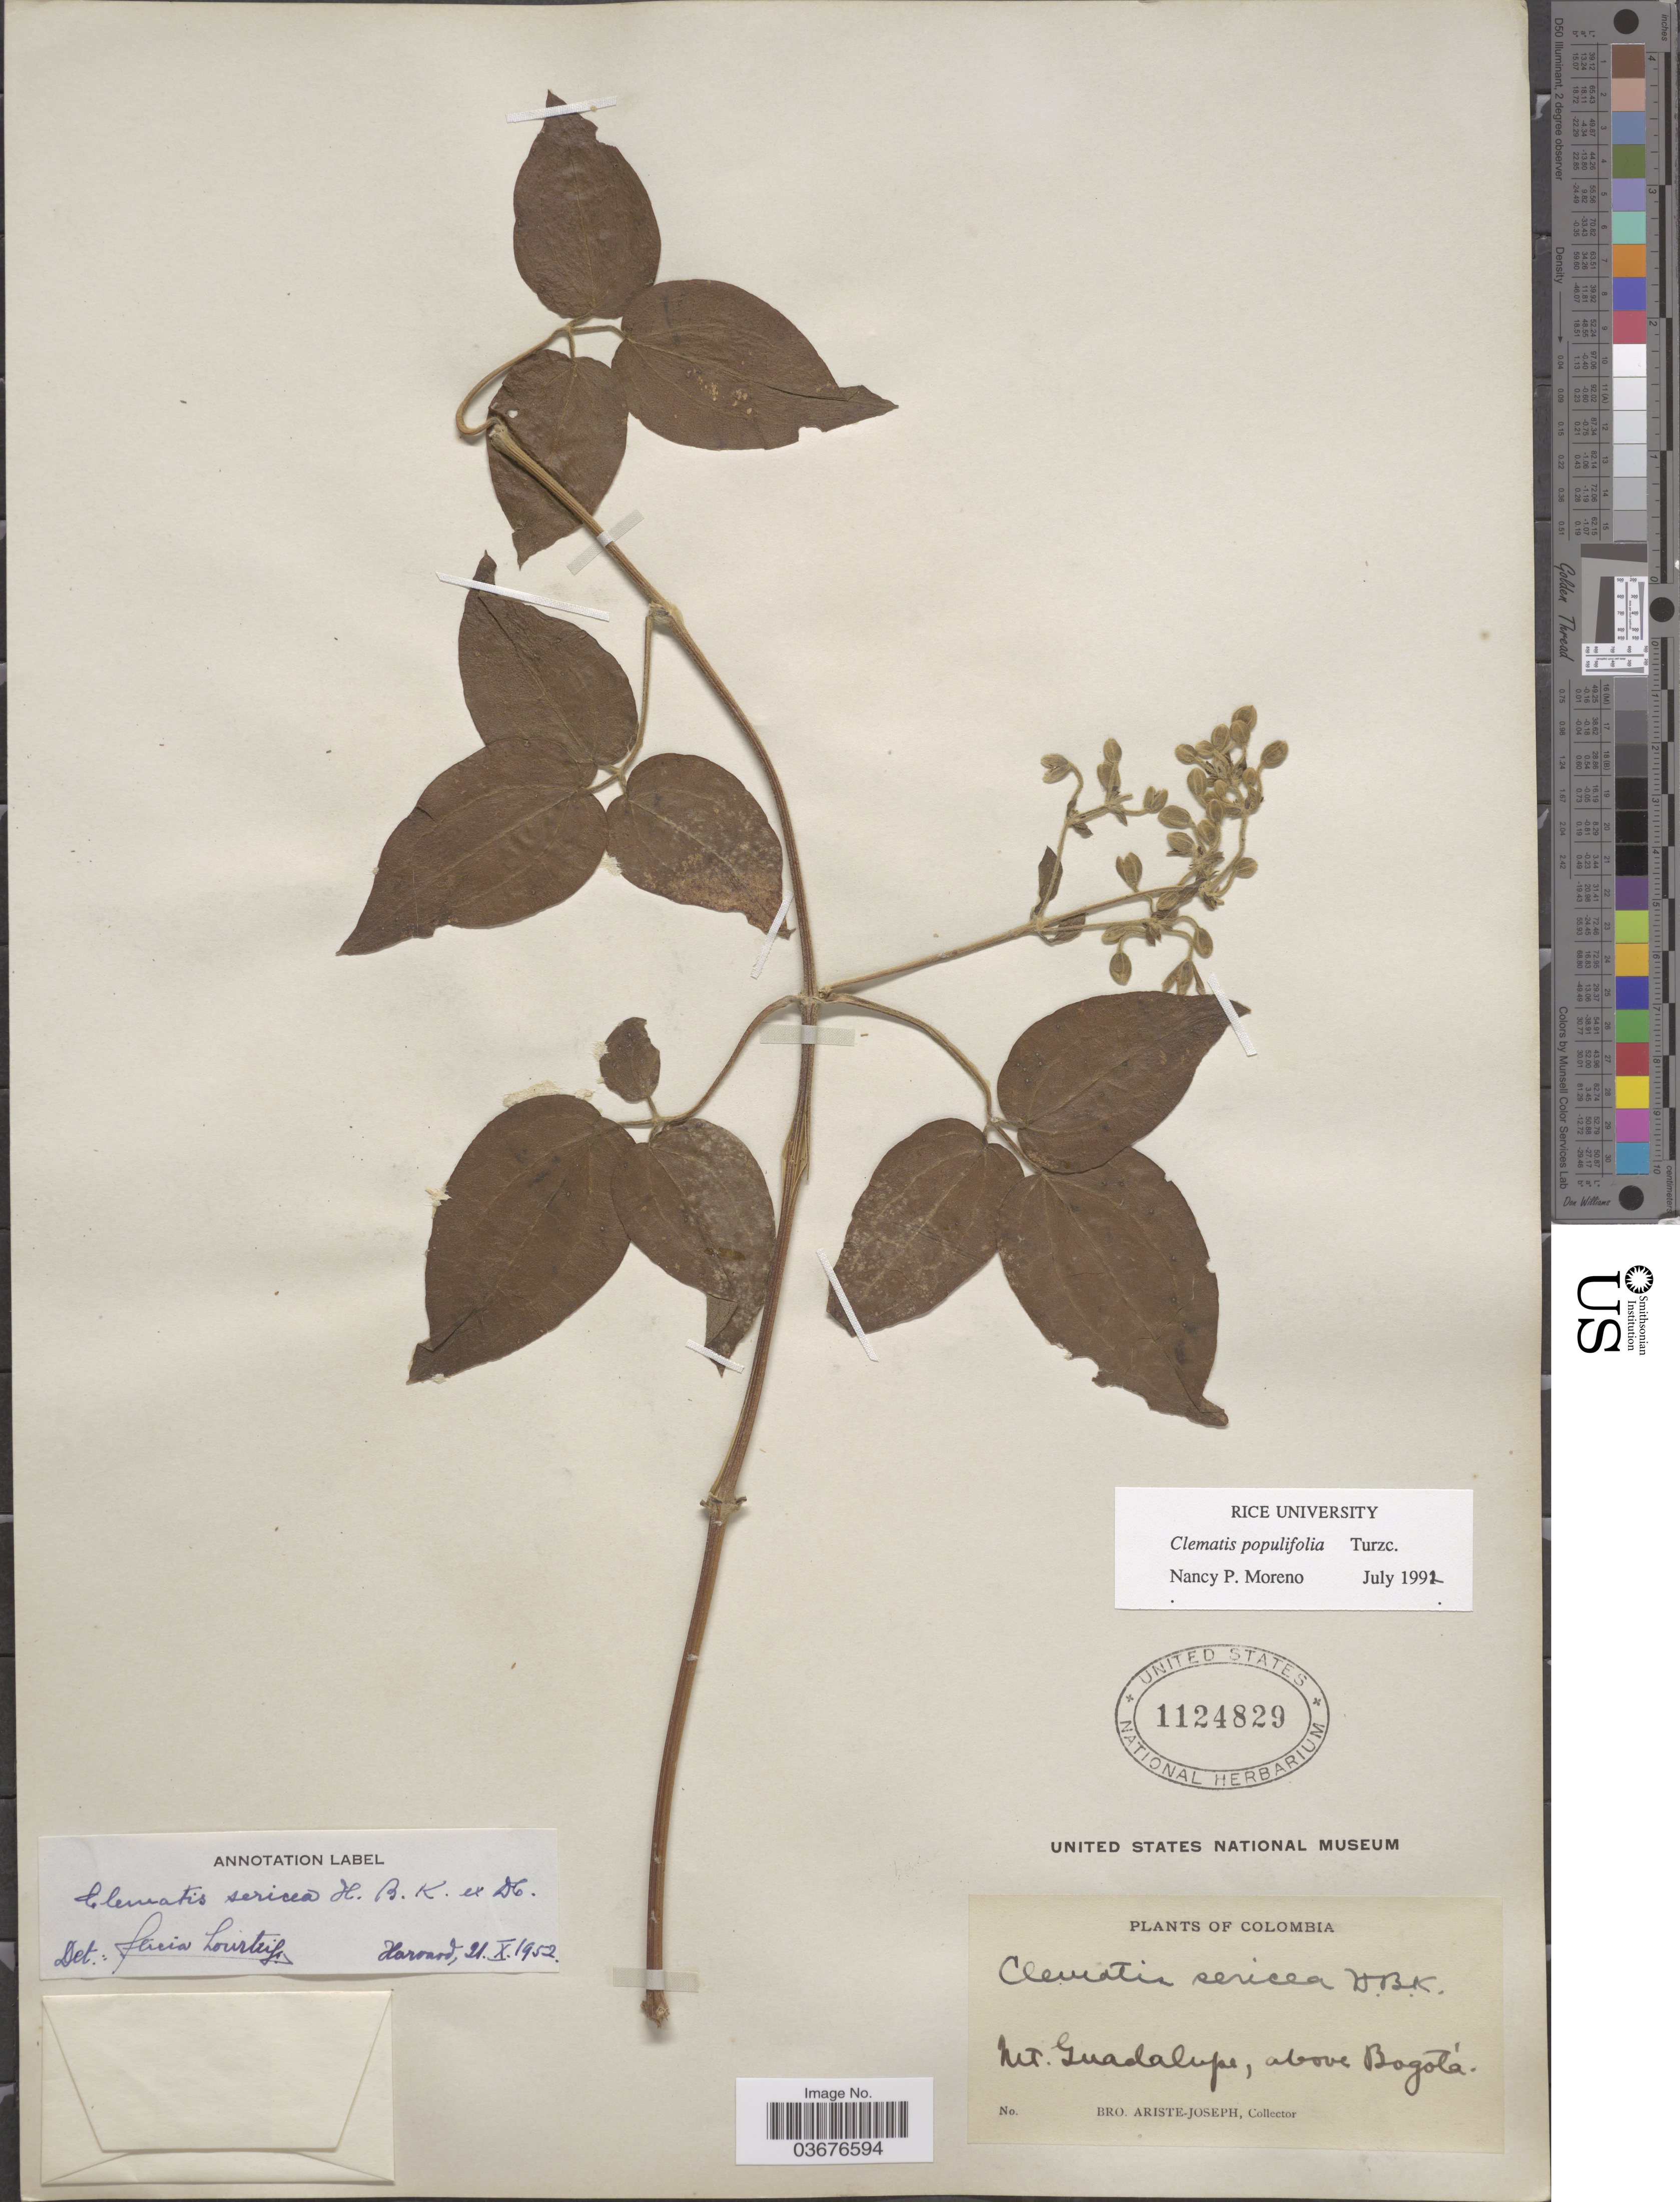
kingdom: Plantae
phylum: Tracheophyta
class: Magnoliopsida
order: Ranunculales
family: Ranunculaceae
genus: Clematis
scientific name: Clematis populifolia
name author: Turcz.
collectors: Bro. Ariste-Joseph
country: Colombia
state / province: Bogota D.C.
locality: Mt. Guadalupe, above Bogotá.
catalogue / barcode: US 1124829